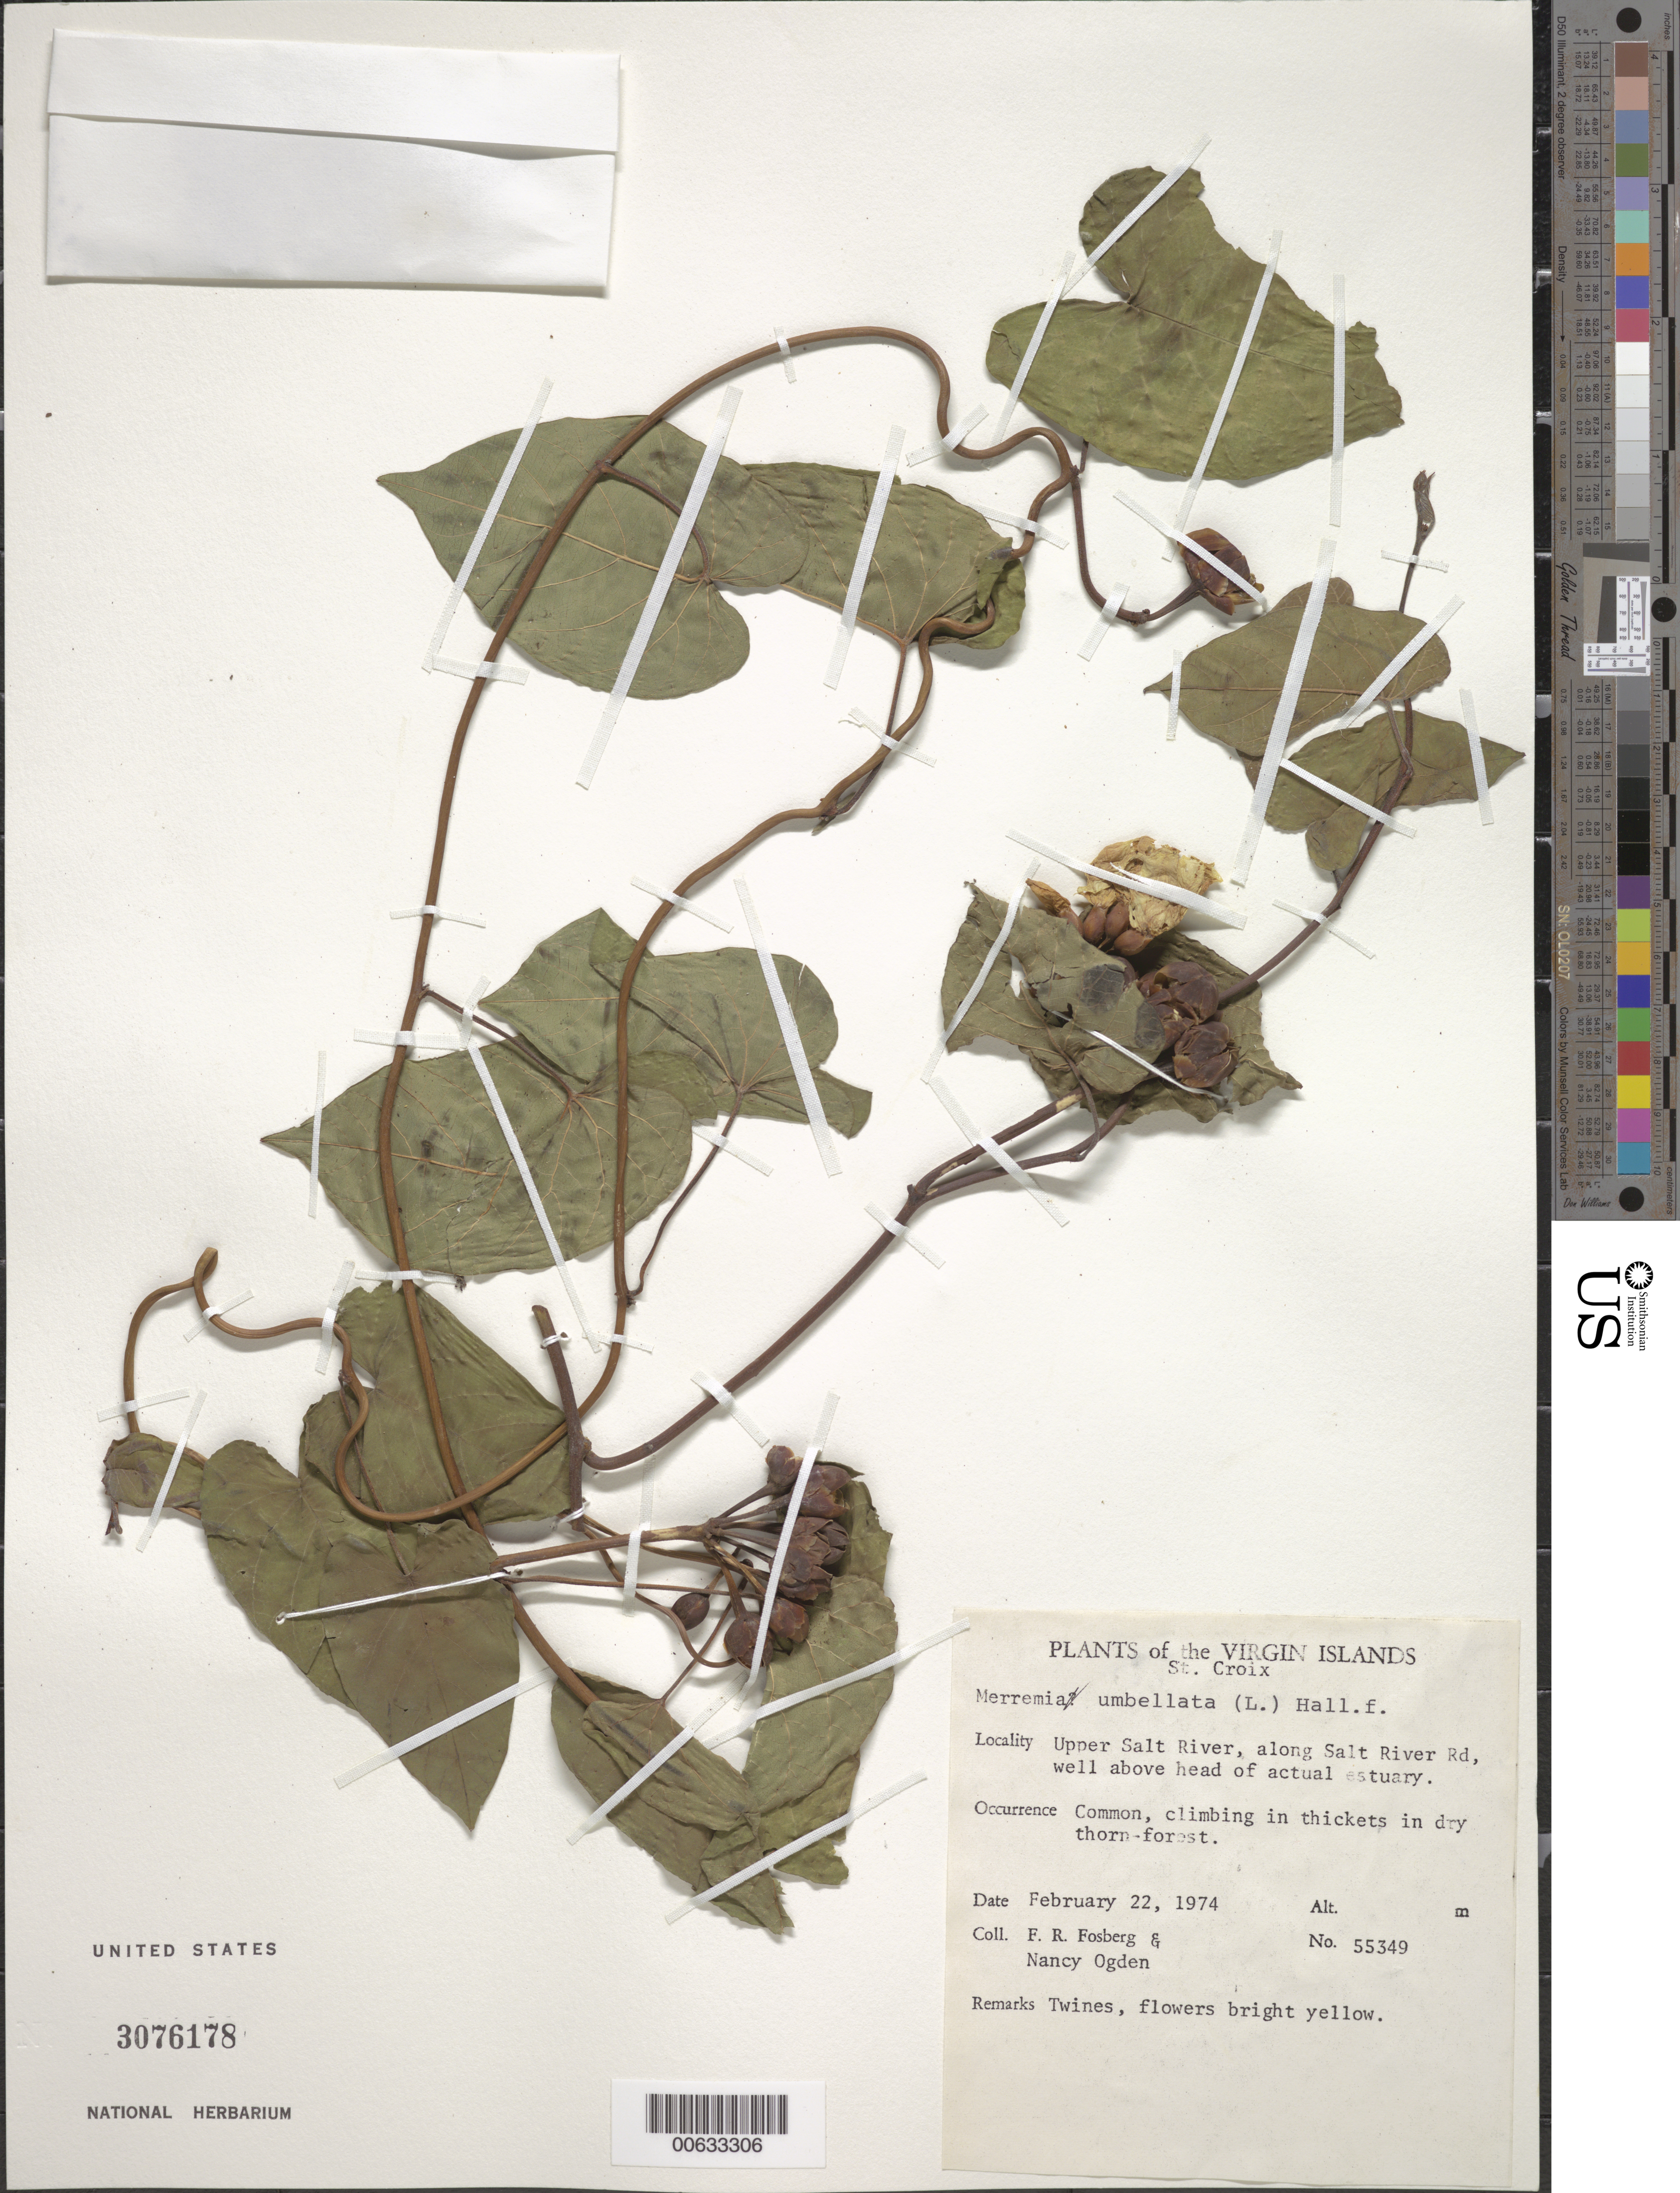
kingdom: Plantae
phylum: Tracheophyta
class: Magnoliopsida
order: Solanales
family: Convolvulaceae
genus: Camonea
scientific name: Camonea umbellata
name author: (L.) A. R. Simões & Staples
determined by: Strong, Mark T., (BOT), Smithsonian Institution - National Museum of Natural History (UNITED STATES)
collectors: F. R. Fosberg & N.B. Ogden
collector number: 55349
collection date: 1974-02-22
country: U.S. Virgin Islands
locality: Virgins Islands, St. Croix, Upper Salt River, along Salt River Rd, well above head of actual estuary.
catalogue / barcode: US 3076178